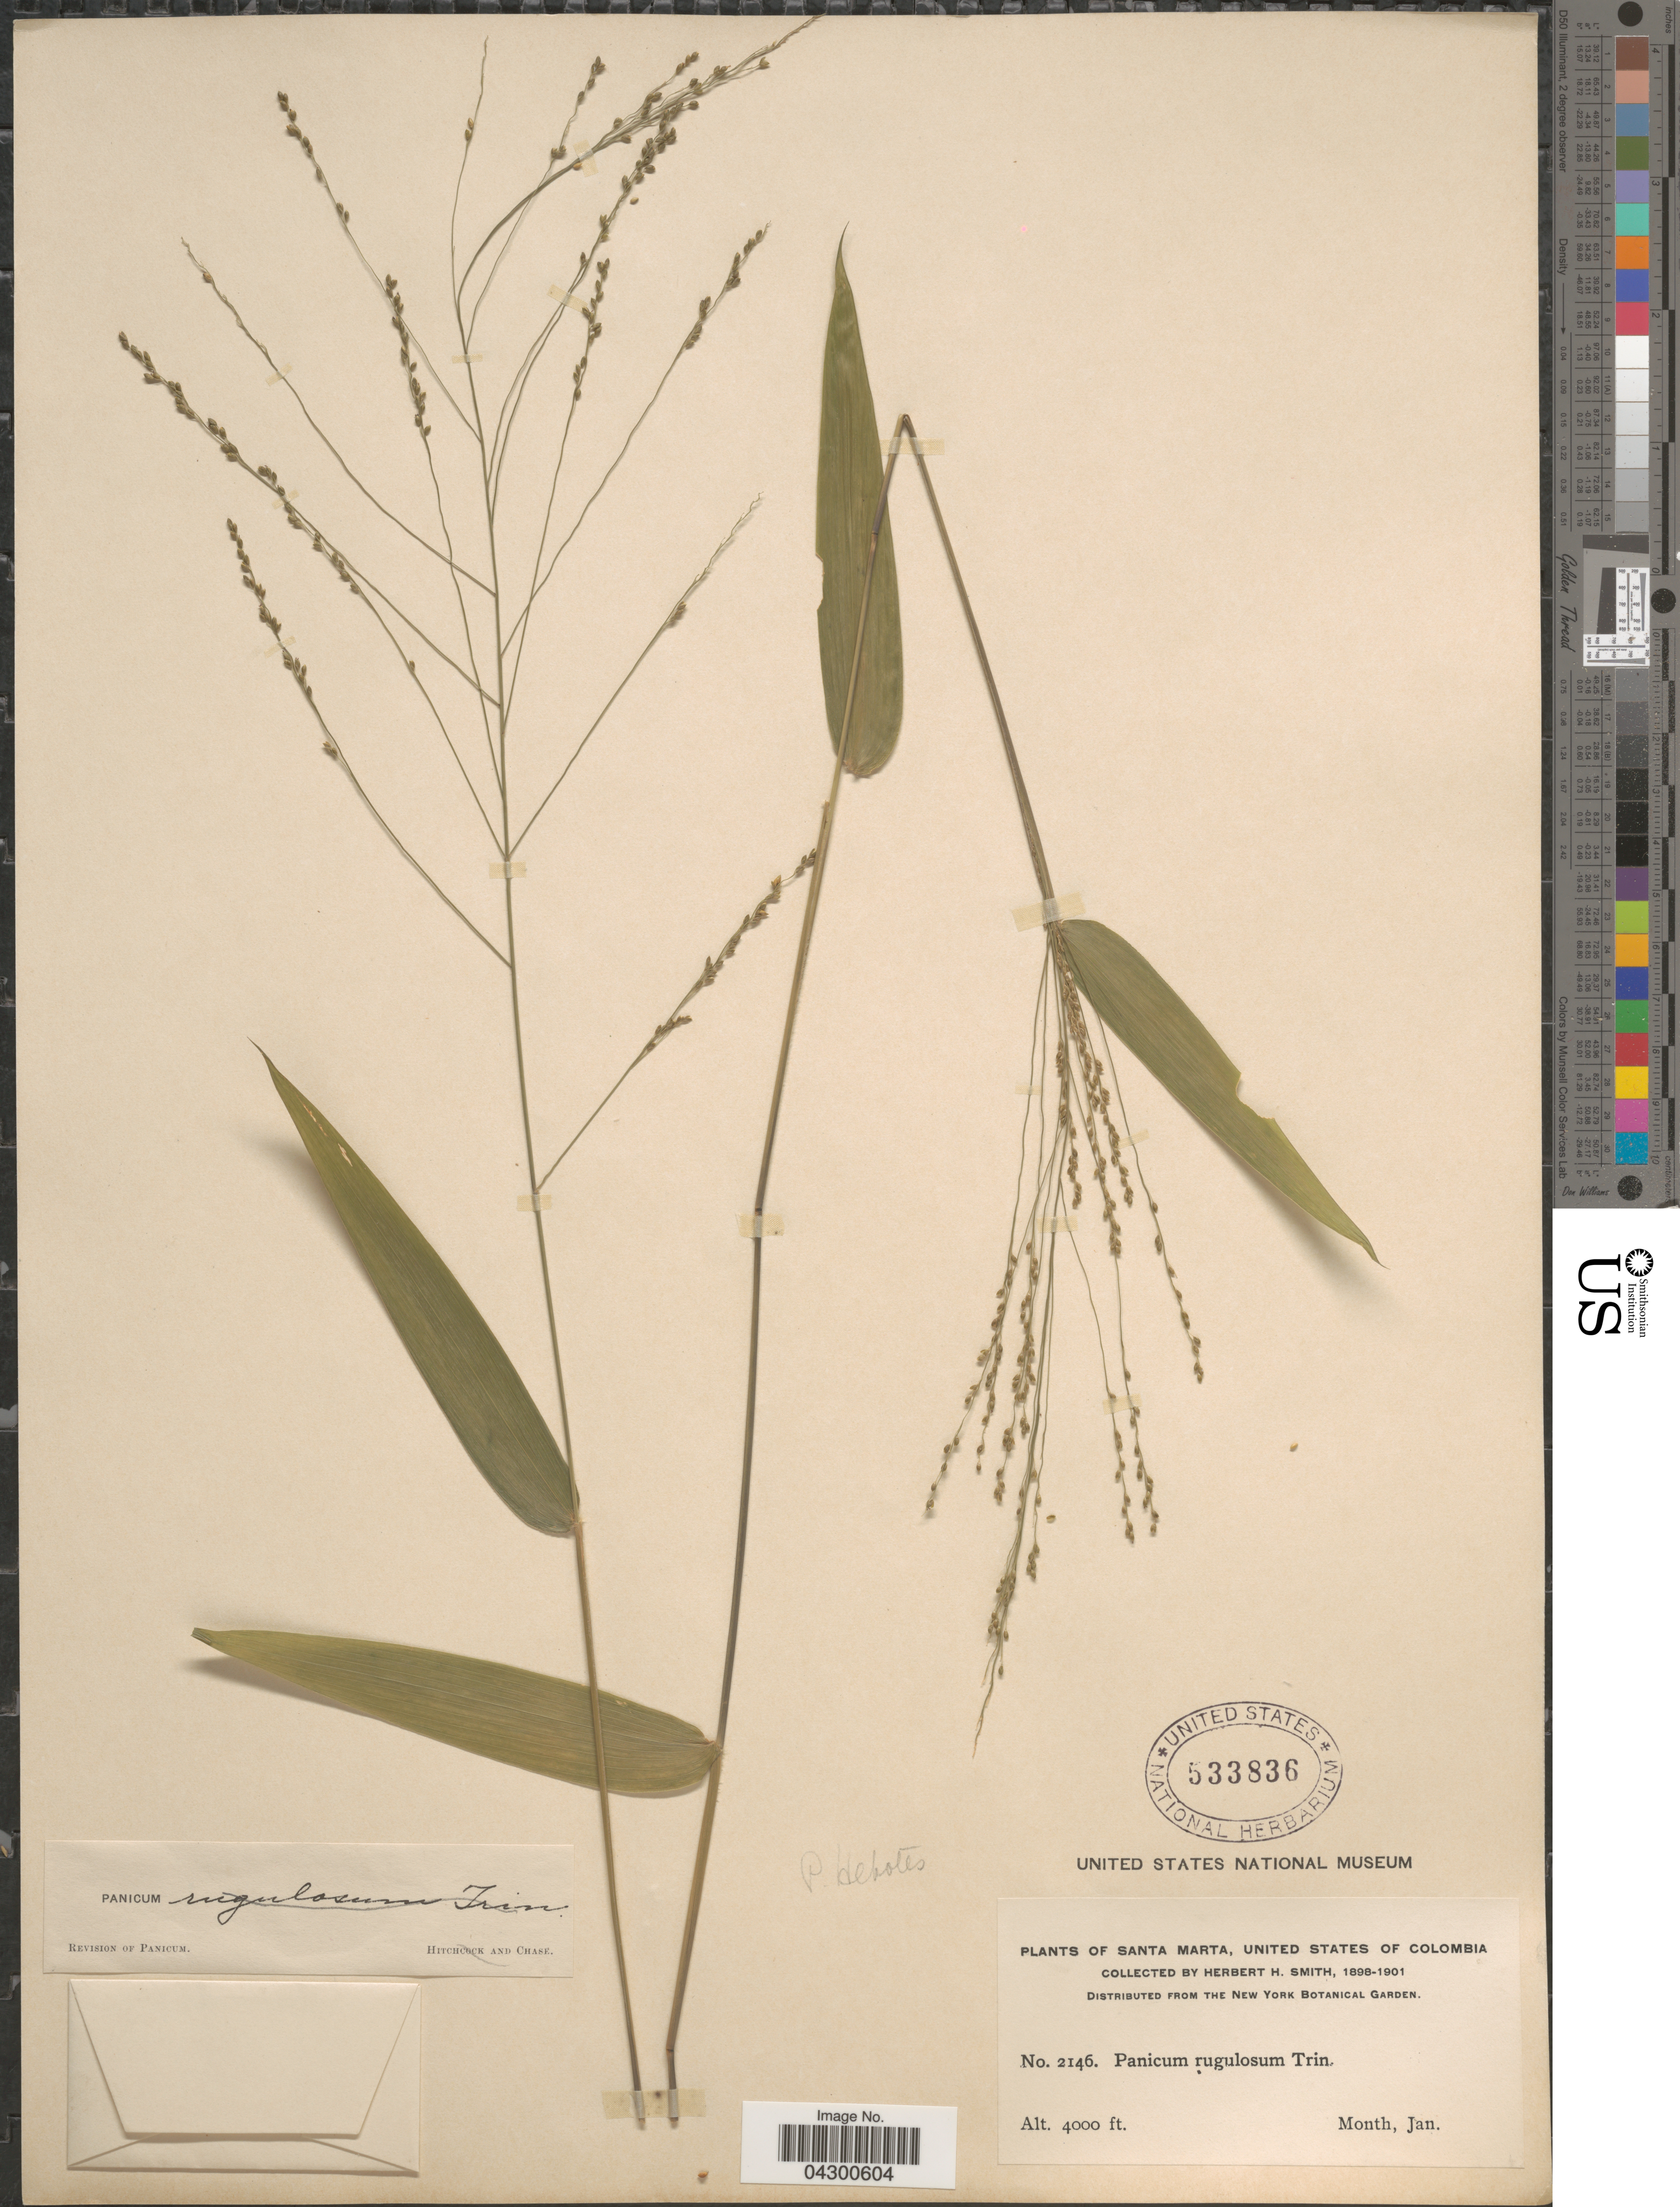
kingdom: Plantae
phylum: Tracheophyta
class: Liliopsida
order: Poales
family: Poaceae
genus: Panicum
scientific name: Panicum sellowii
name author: Nees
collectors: Herbert H. Smith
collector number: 2146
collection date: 1898-01/1901-01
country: Colombia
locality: Santa Marta, United States of Colombia.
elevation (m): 1219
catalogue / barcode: US 533836